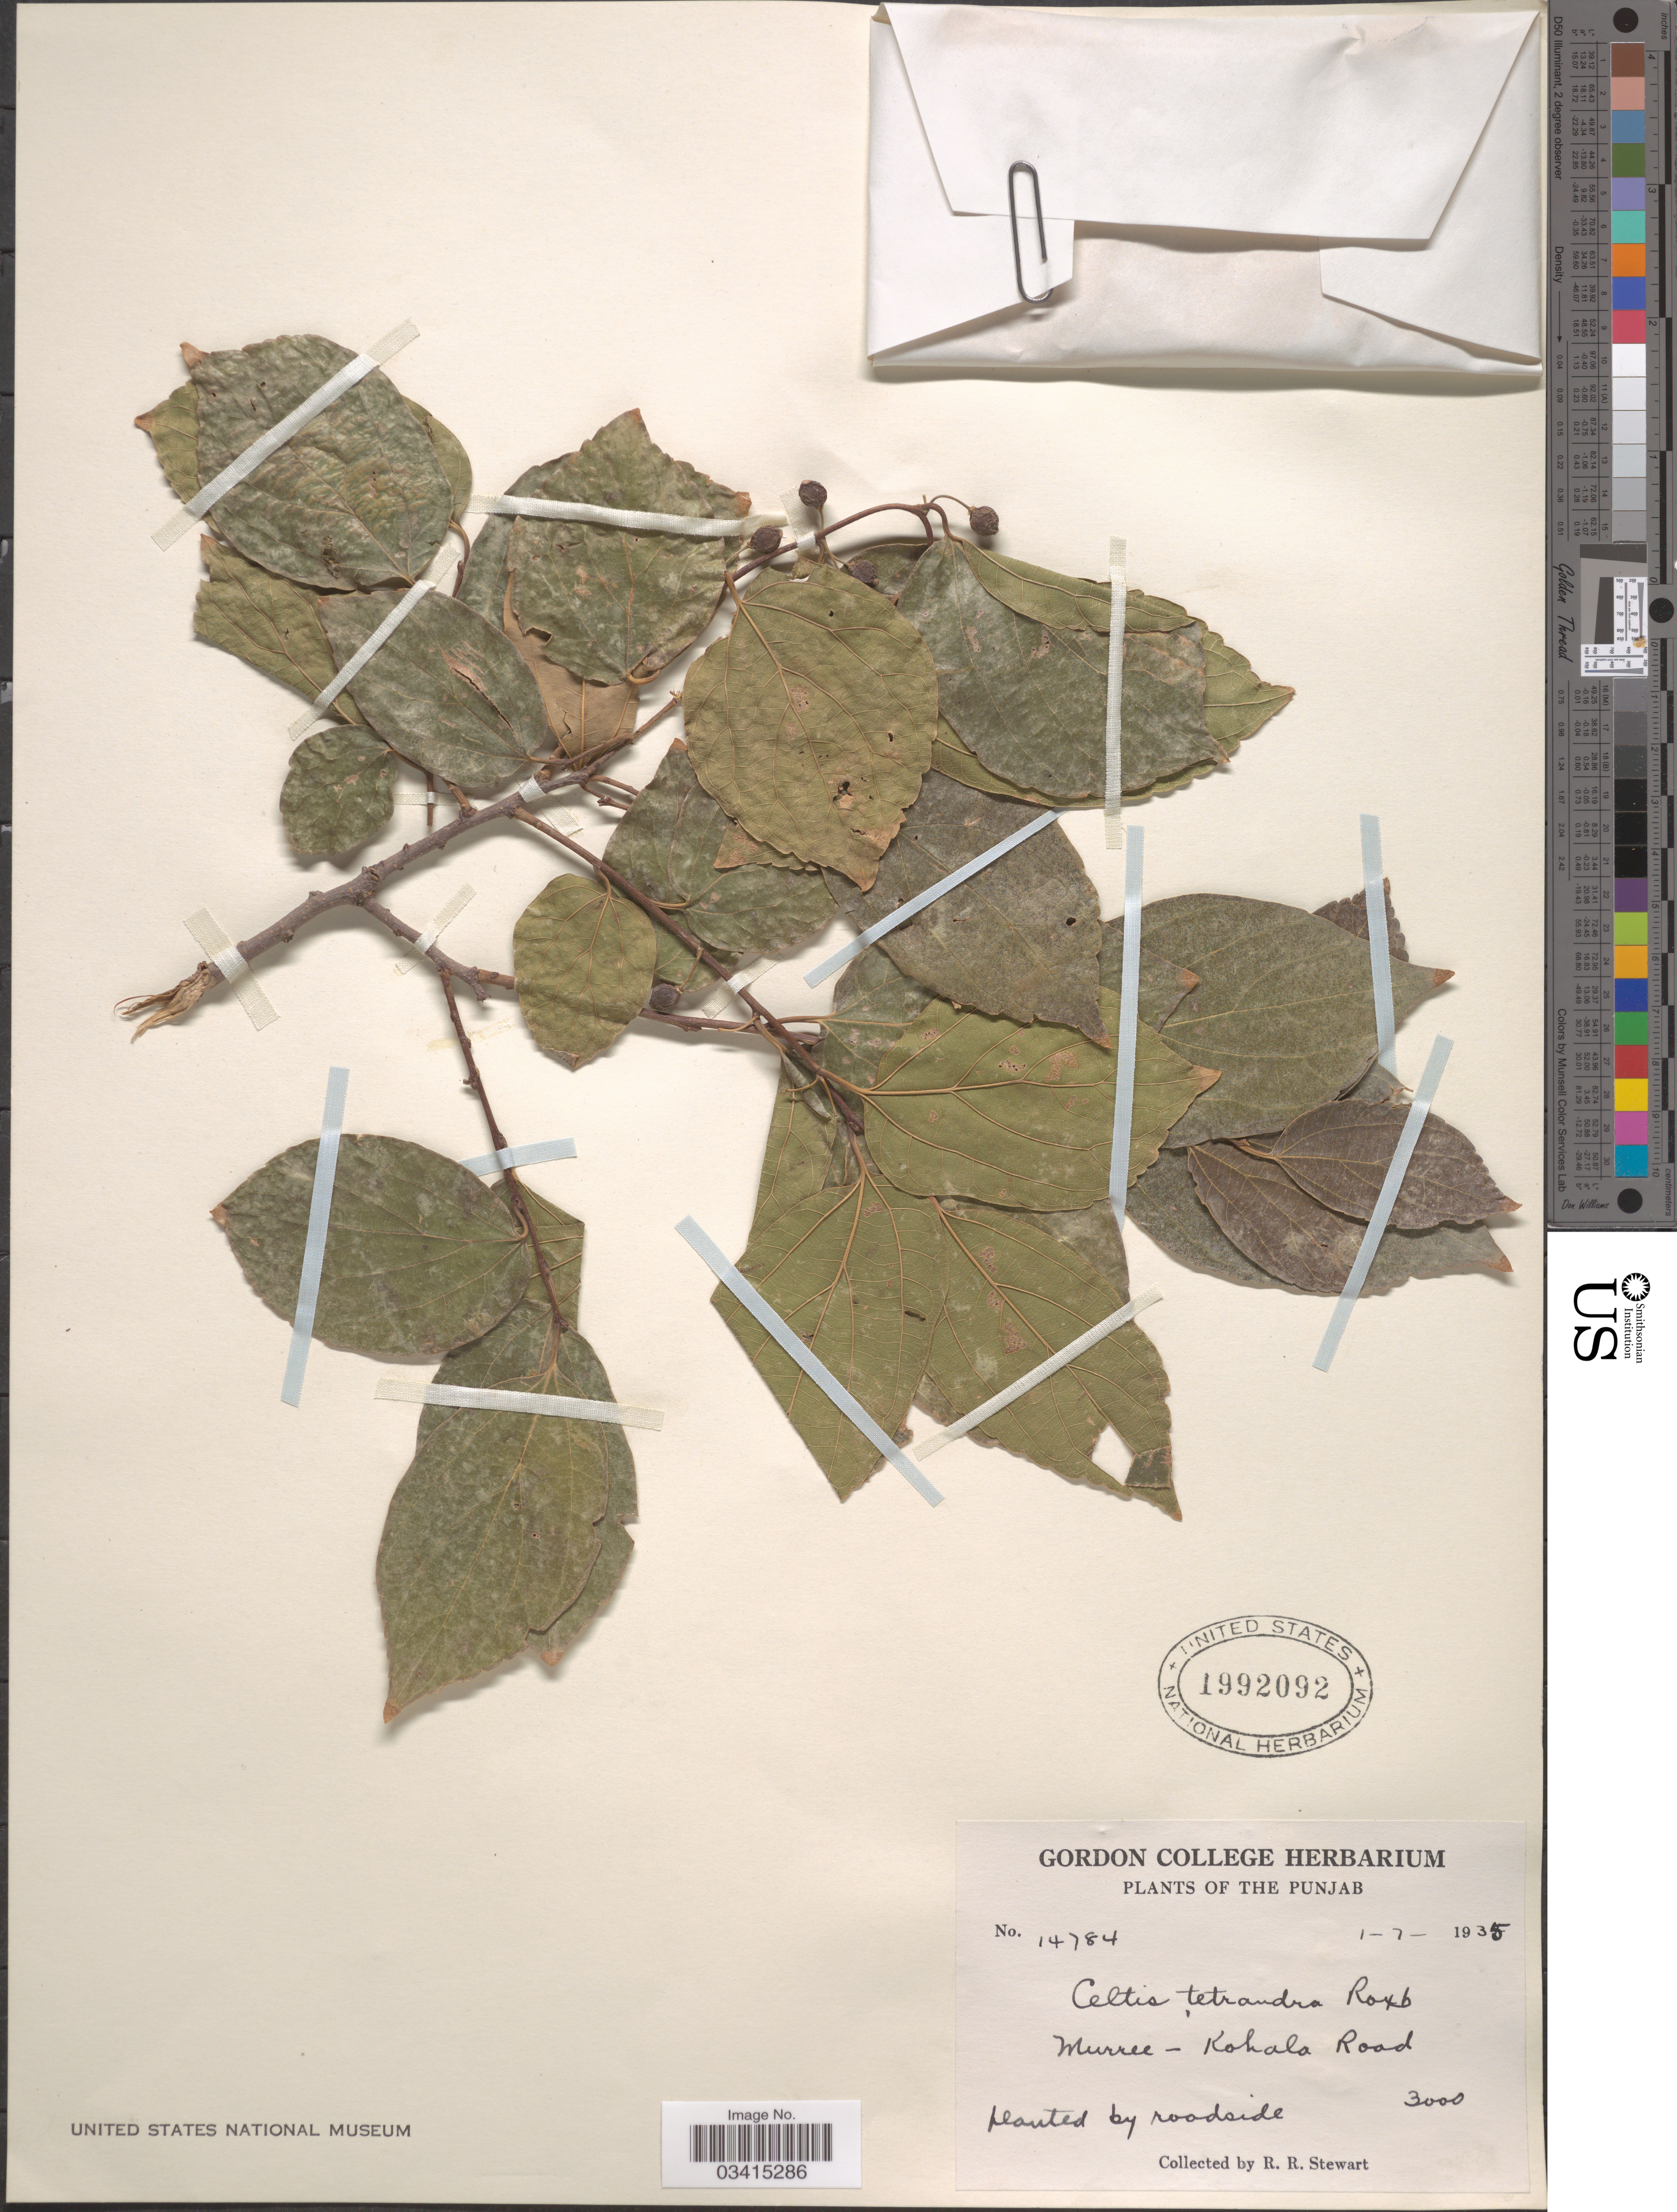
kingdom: Plantae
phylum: Tracheophyta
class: Magnoliopsida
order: Rosales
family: Cannabaceae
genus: Celtis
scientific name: Celtis tetrandra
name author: Roxb.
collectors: R. Stewart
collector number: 14784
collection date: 1935-07-01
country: Pakistan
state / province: Punjab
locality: Murree - Kohala Road.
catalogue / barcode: US 1992092